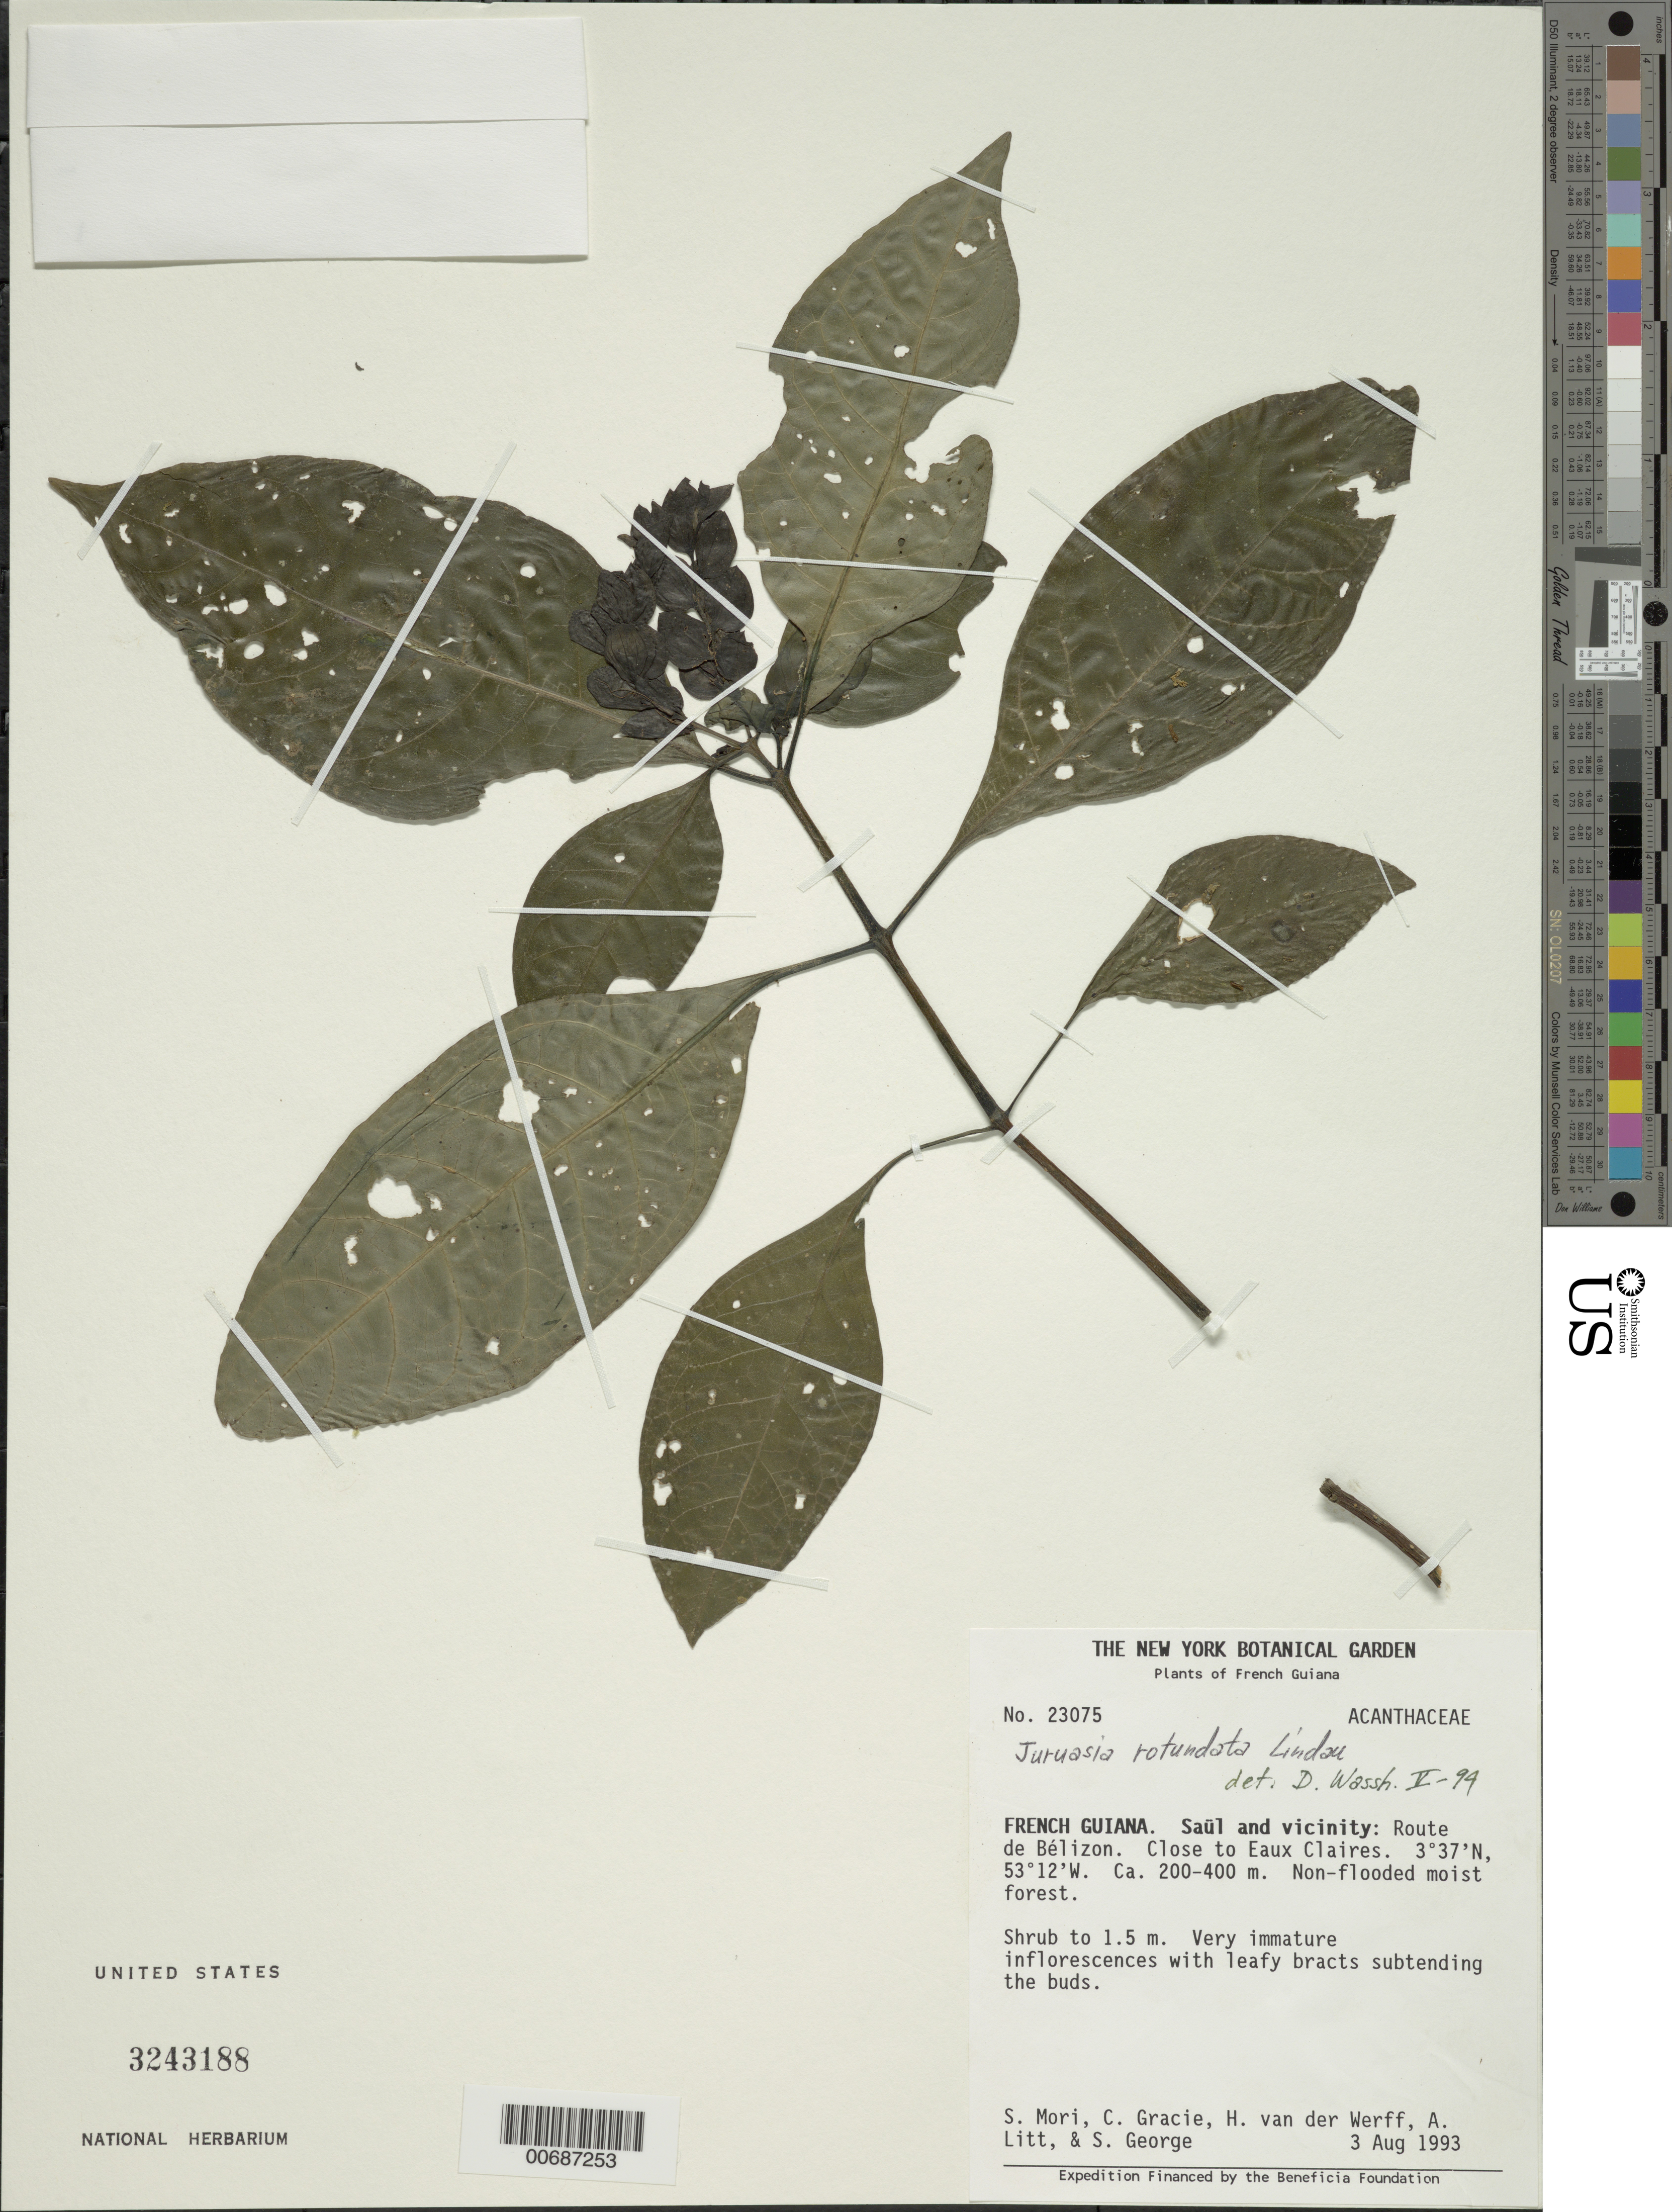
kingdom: Plantae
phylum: Tracheophyta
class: Magnoliopsida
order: Lamiales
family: Acanthaceae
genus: Herpetacanthus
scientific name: Herpetacanthus rotundatus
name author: (Lindau) Bremek.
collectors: S. Mori, C. A. Gracie, H. van der Werff, A. Litt & S. George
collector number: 23075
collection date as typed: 3-Aug-93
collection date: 1993-08-03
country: French Guiana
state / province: Saint-Laurent-du-Maroni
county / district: Saül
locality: Saül and vic., Route de Bélizon, N of Eaux Claires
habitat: Non-flooded moist forest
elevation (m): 200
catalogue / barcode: US 3243188